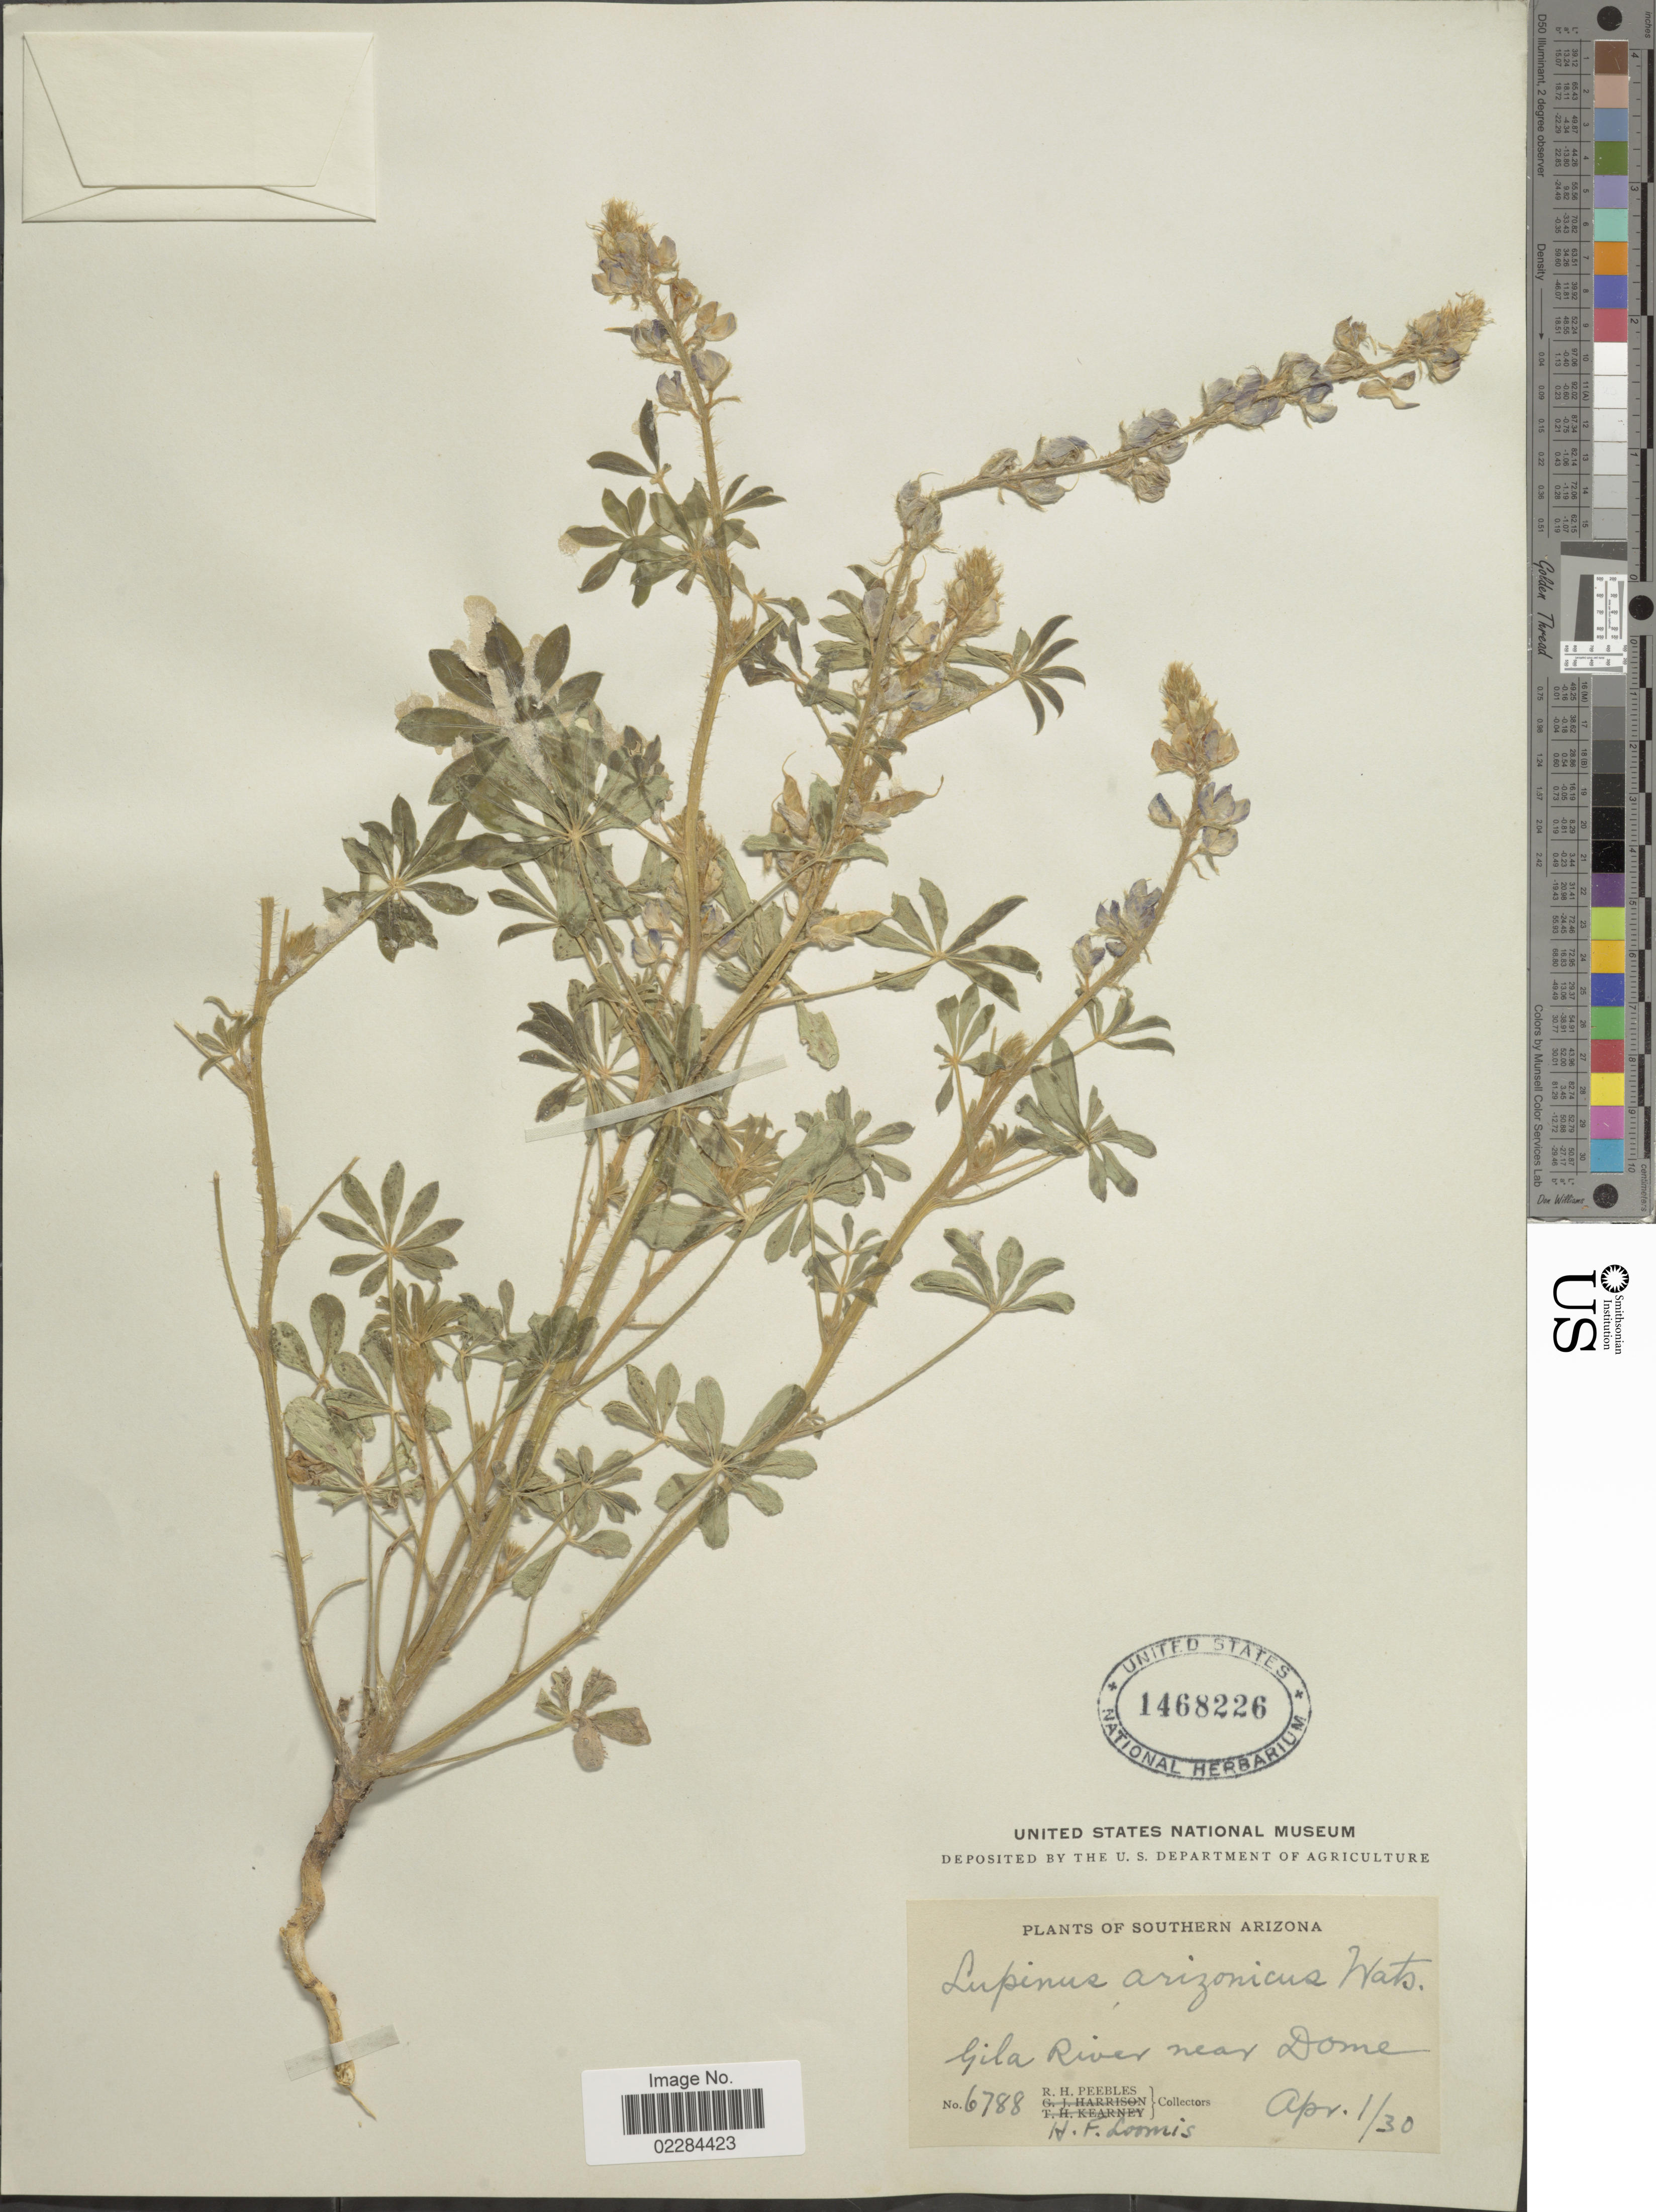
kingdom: Plantae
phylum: Tracheophyta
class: Magnoliopsida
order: Fabales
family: Fabaceae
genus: Lupinus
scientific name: Lupinus arizonicus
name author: (S. Watson) S. Watson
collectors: R. H. Peebles & H. F. Loomis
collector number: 6788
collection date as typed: Transcribed d/m/y: 1/4/30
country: United States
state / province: Arizona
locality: Southern Arizona. Gila River near Dome.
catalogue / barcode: US 1468226